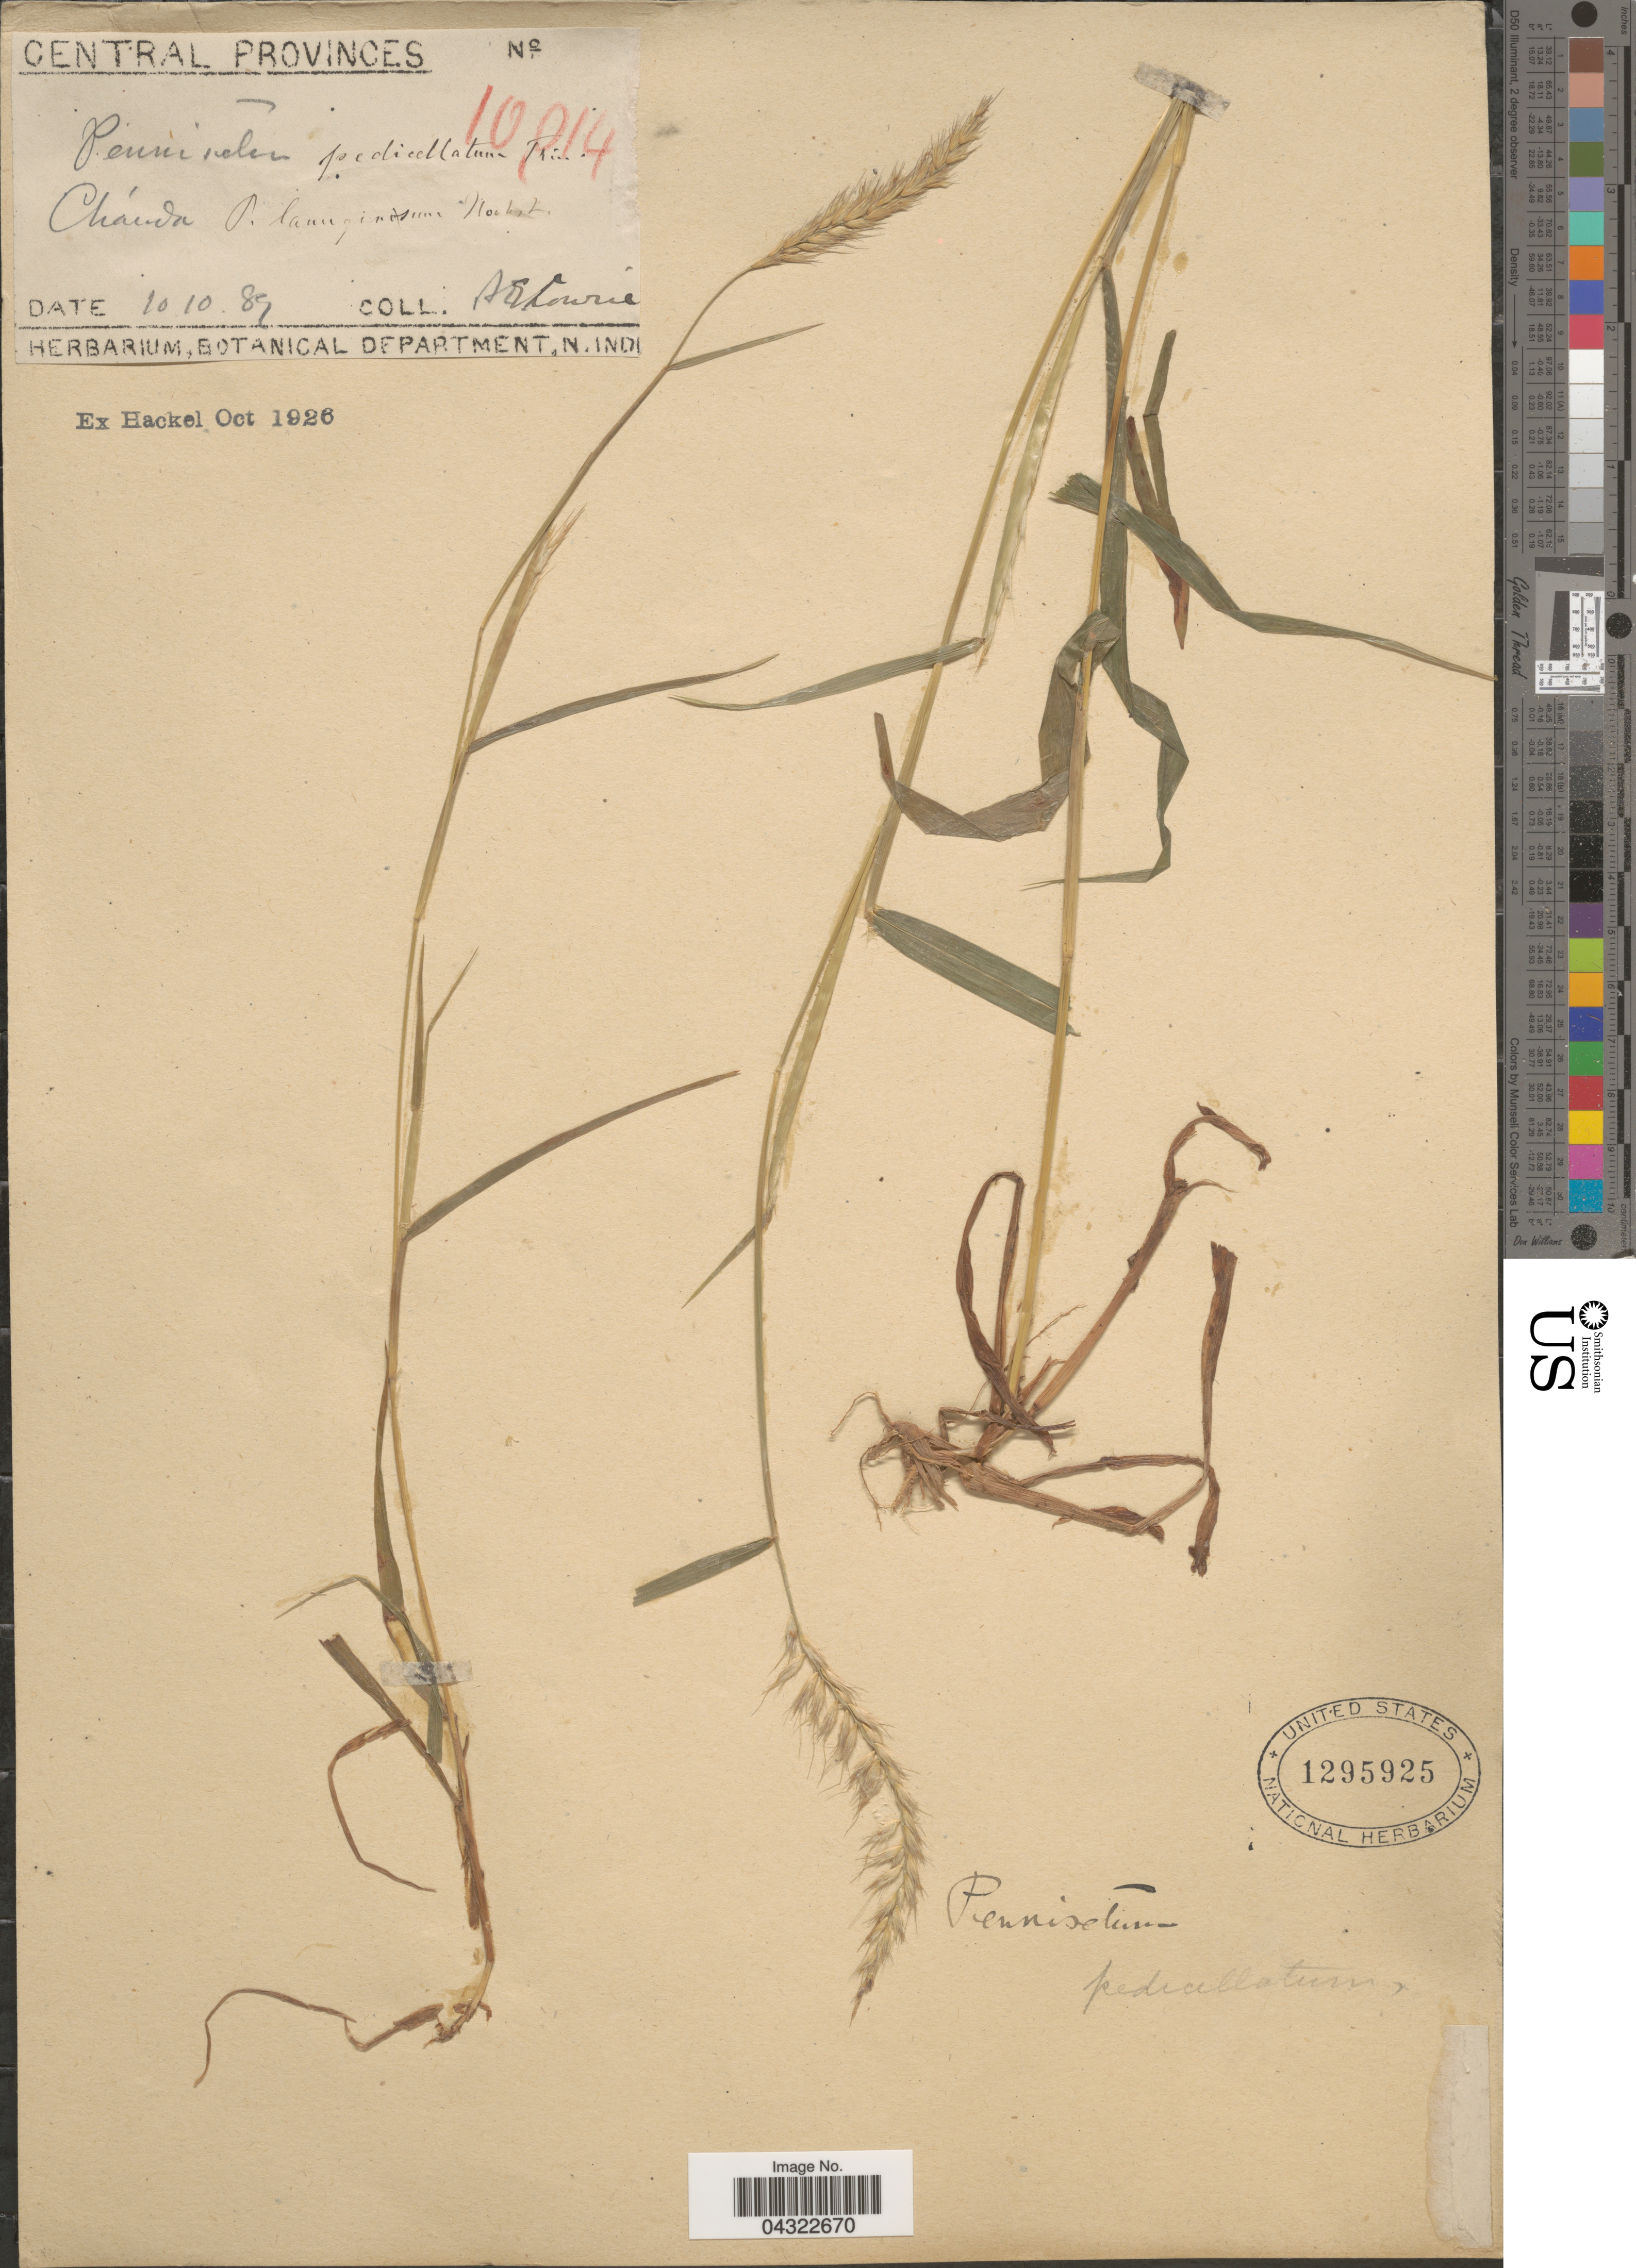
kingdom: Plantae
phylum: Tracheophyta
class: Liliopsida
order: Poales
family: Poaceae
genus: Cenchrus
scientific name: Cenchrus sp.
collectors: A. Lowrie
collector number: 10014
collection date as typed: Transcribed d/m/y: 10/10/89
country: India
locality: Central Provinces. Chánda.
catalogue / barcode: US 1295925